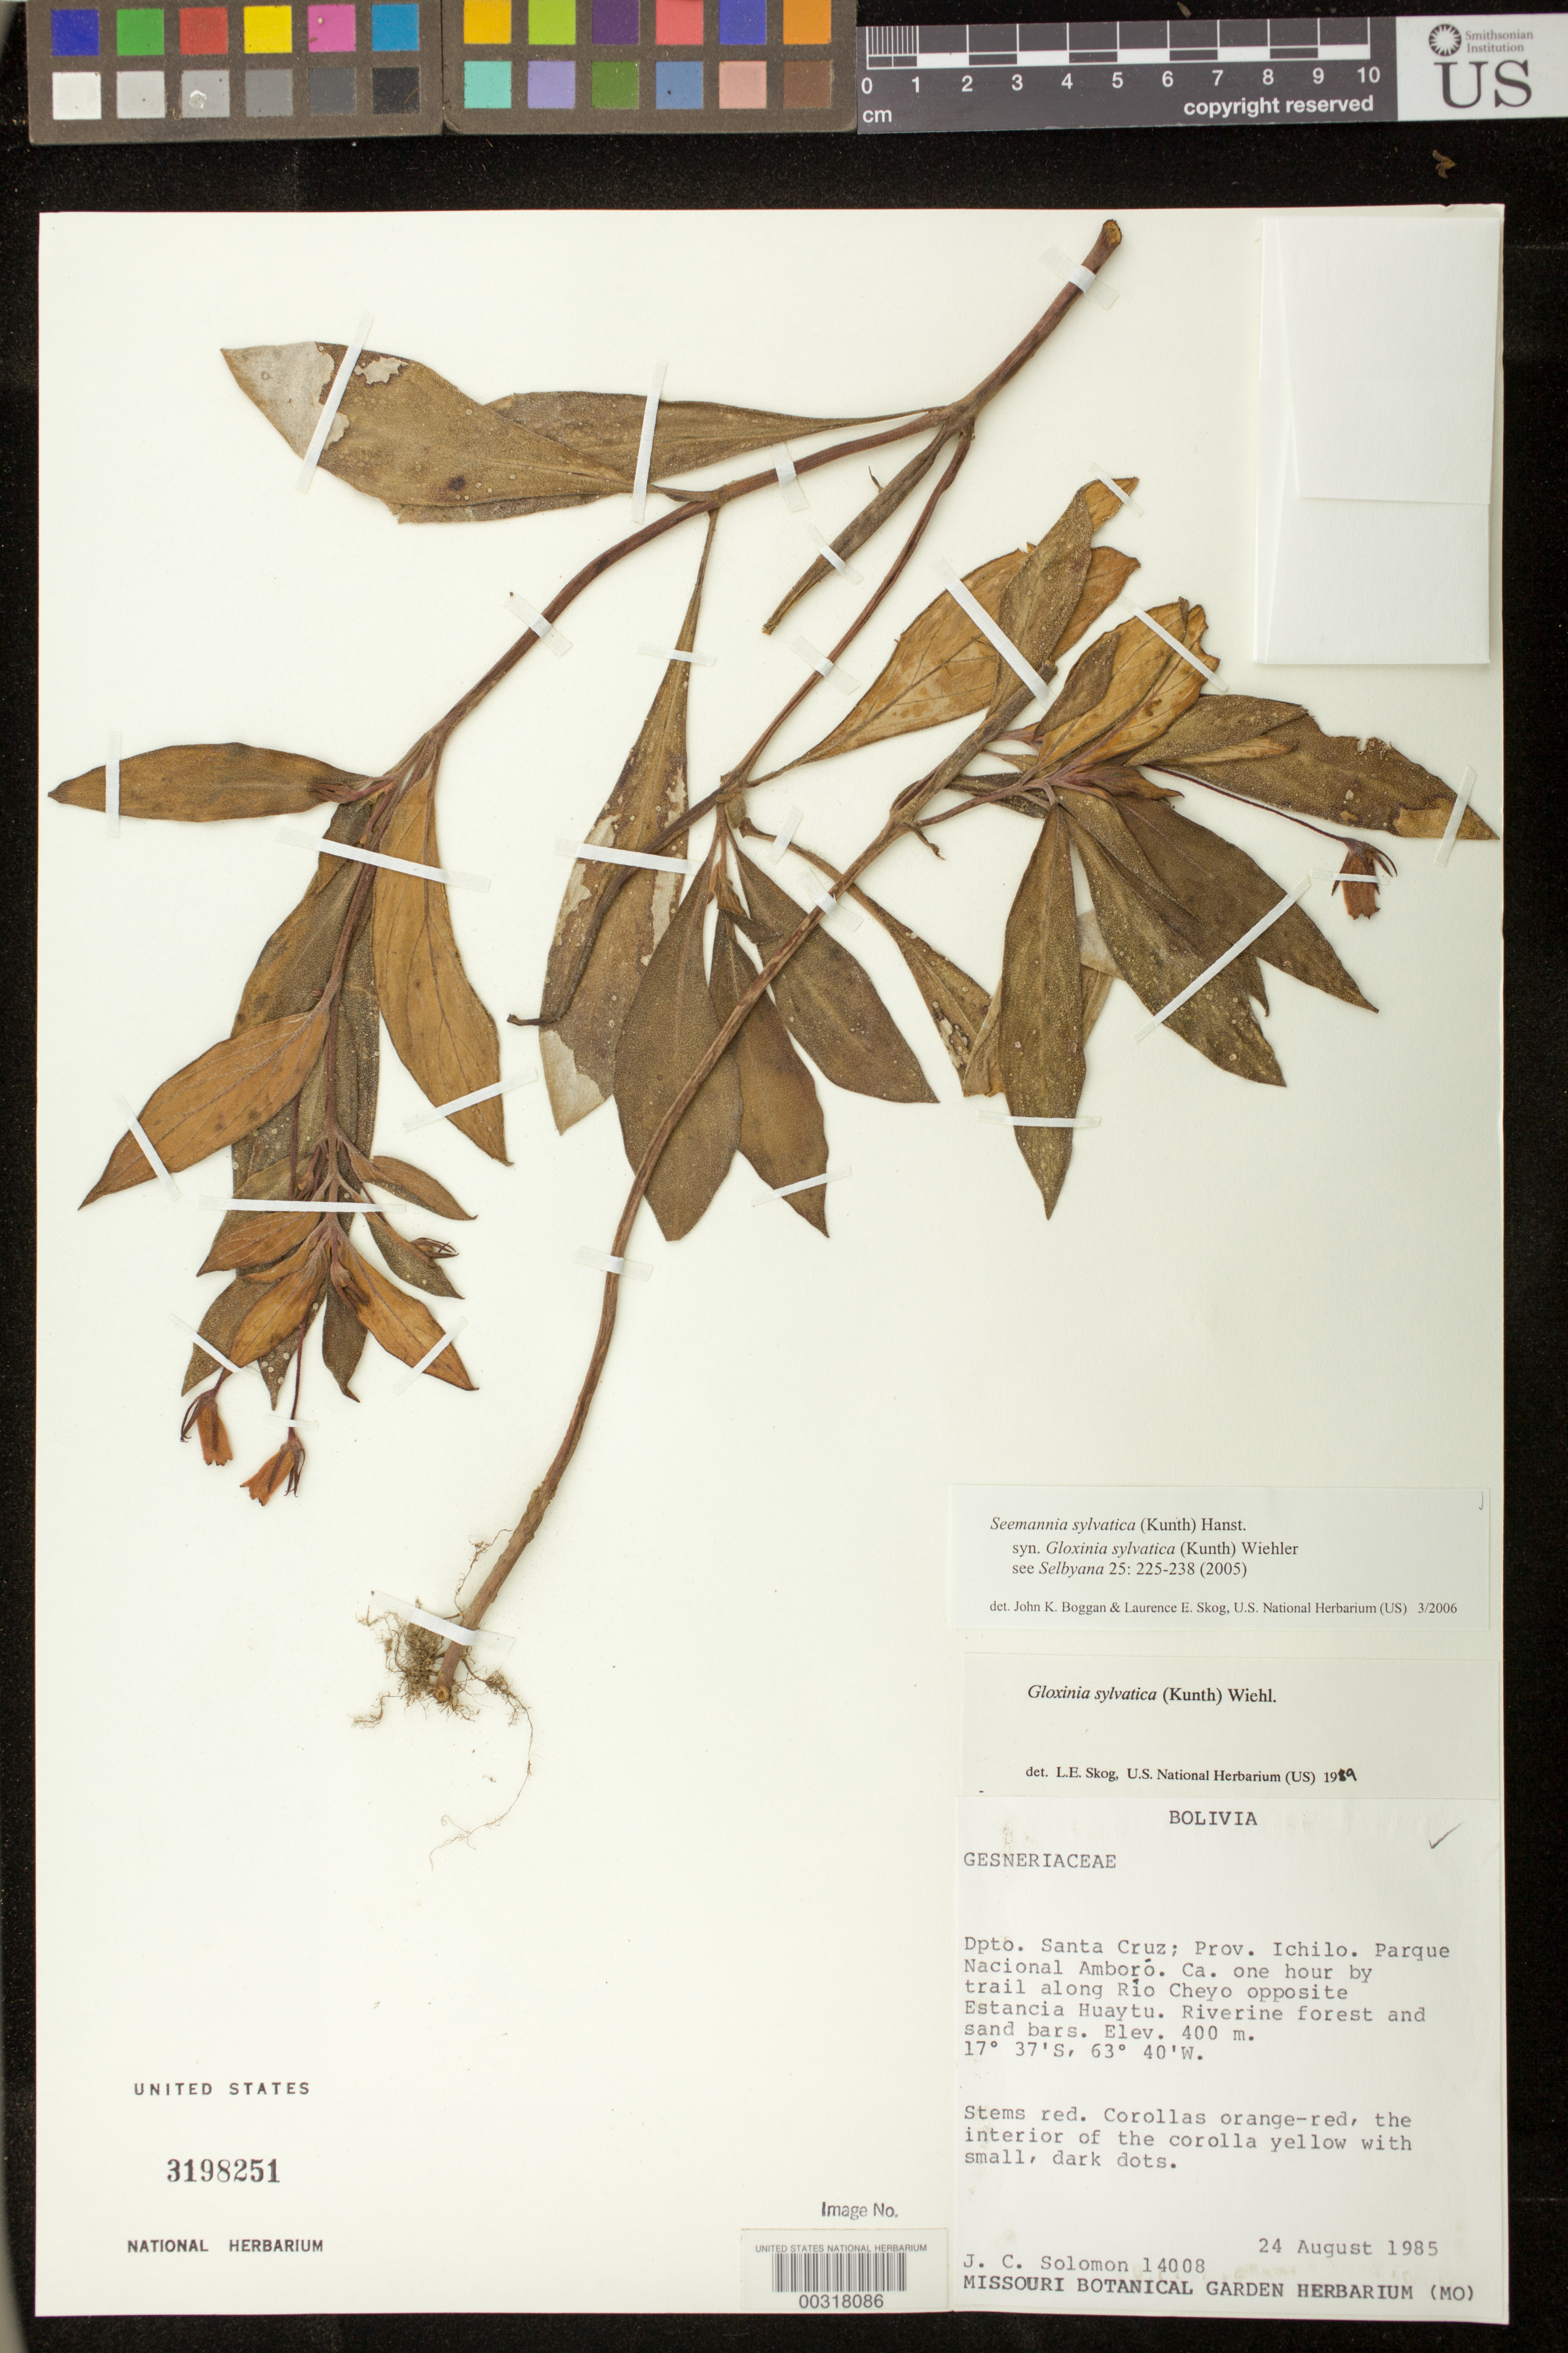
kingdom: Plantae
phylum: Tracheophyta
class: Magnoliopsida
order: Lamiales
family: Gesneriaceae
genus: Seemannia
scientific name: Seemannia sylvatica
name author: (Kunth) Hanst.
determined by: Boggan, J. K.; Skog, L. E.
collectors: J. C. Solomon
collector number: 14008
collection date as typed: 24 Aug 1985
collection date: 1985-08-24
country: Bolivia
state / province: Santa Cruz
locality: Prov. Ichilo, Parque Nacional Amboro, ca 1 hour by trail along Rio Cheyo opposite estancia Huaytu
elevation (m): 400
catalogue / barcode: US 3198251